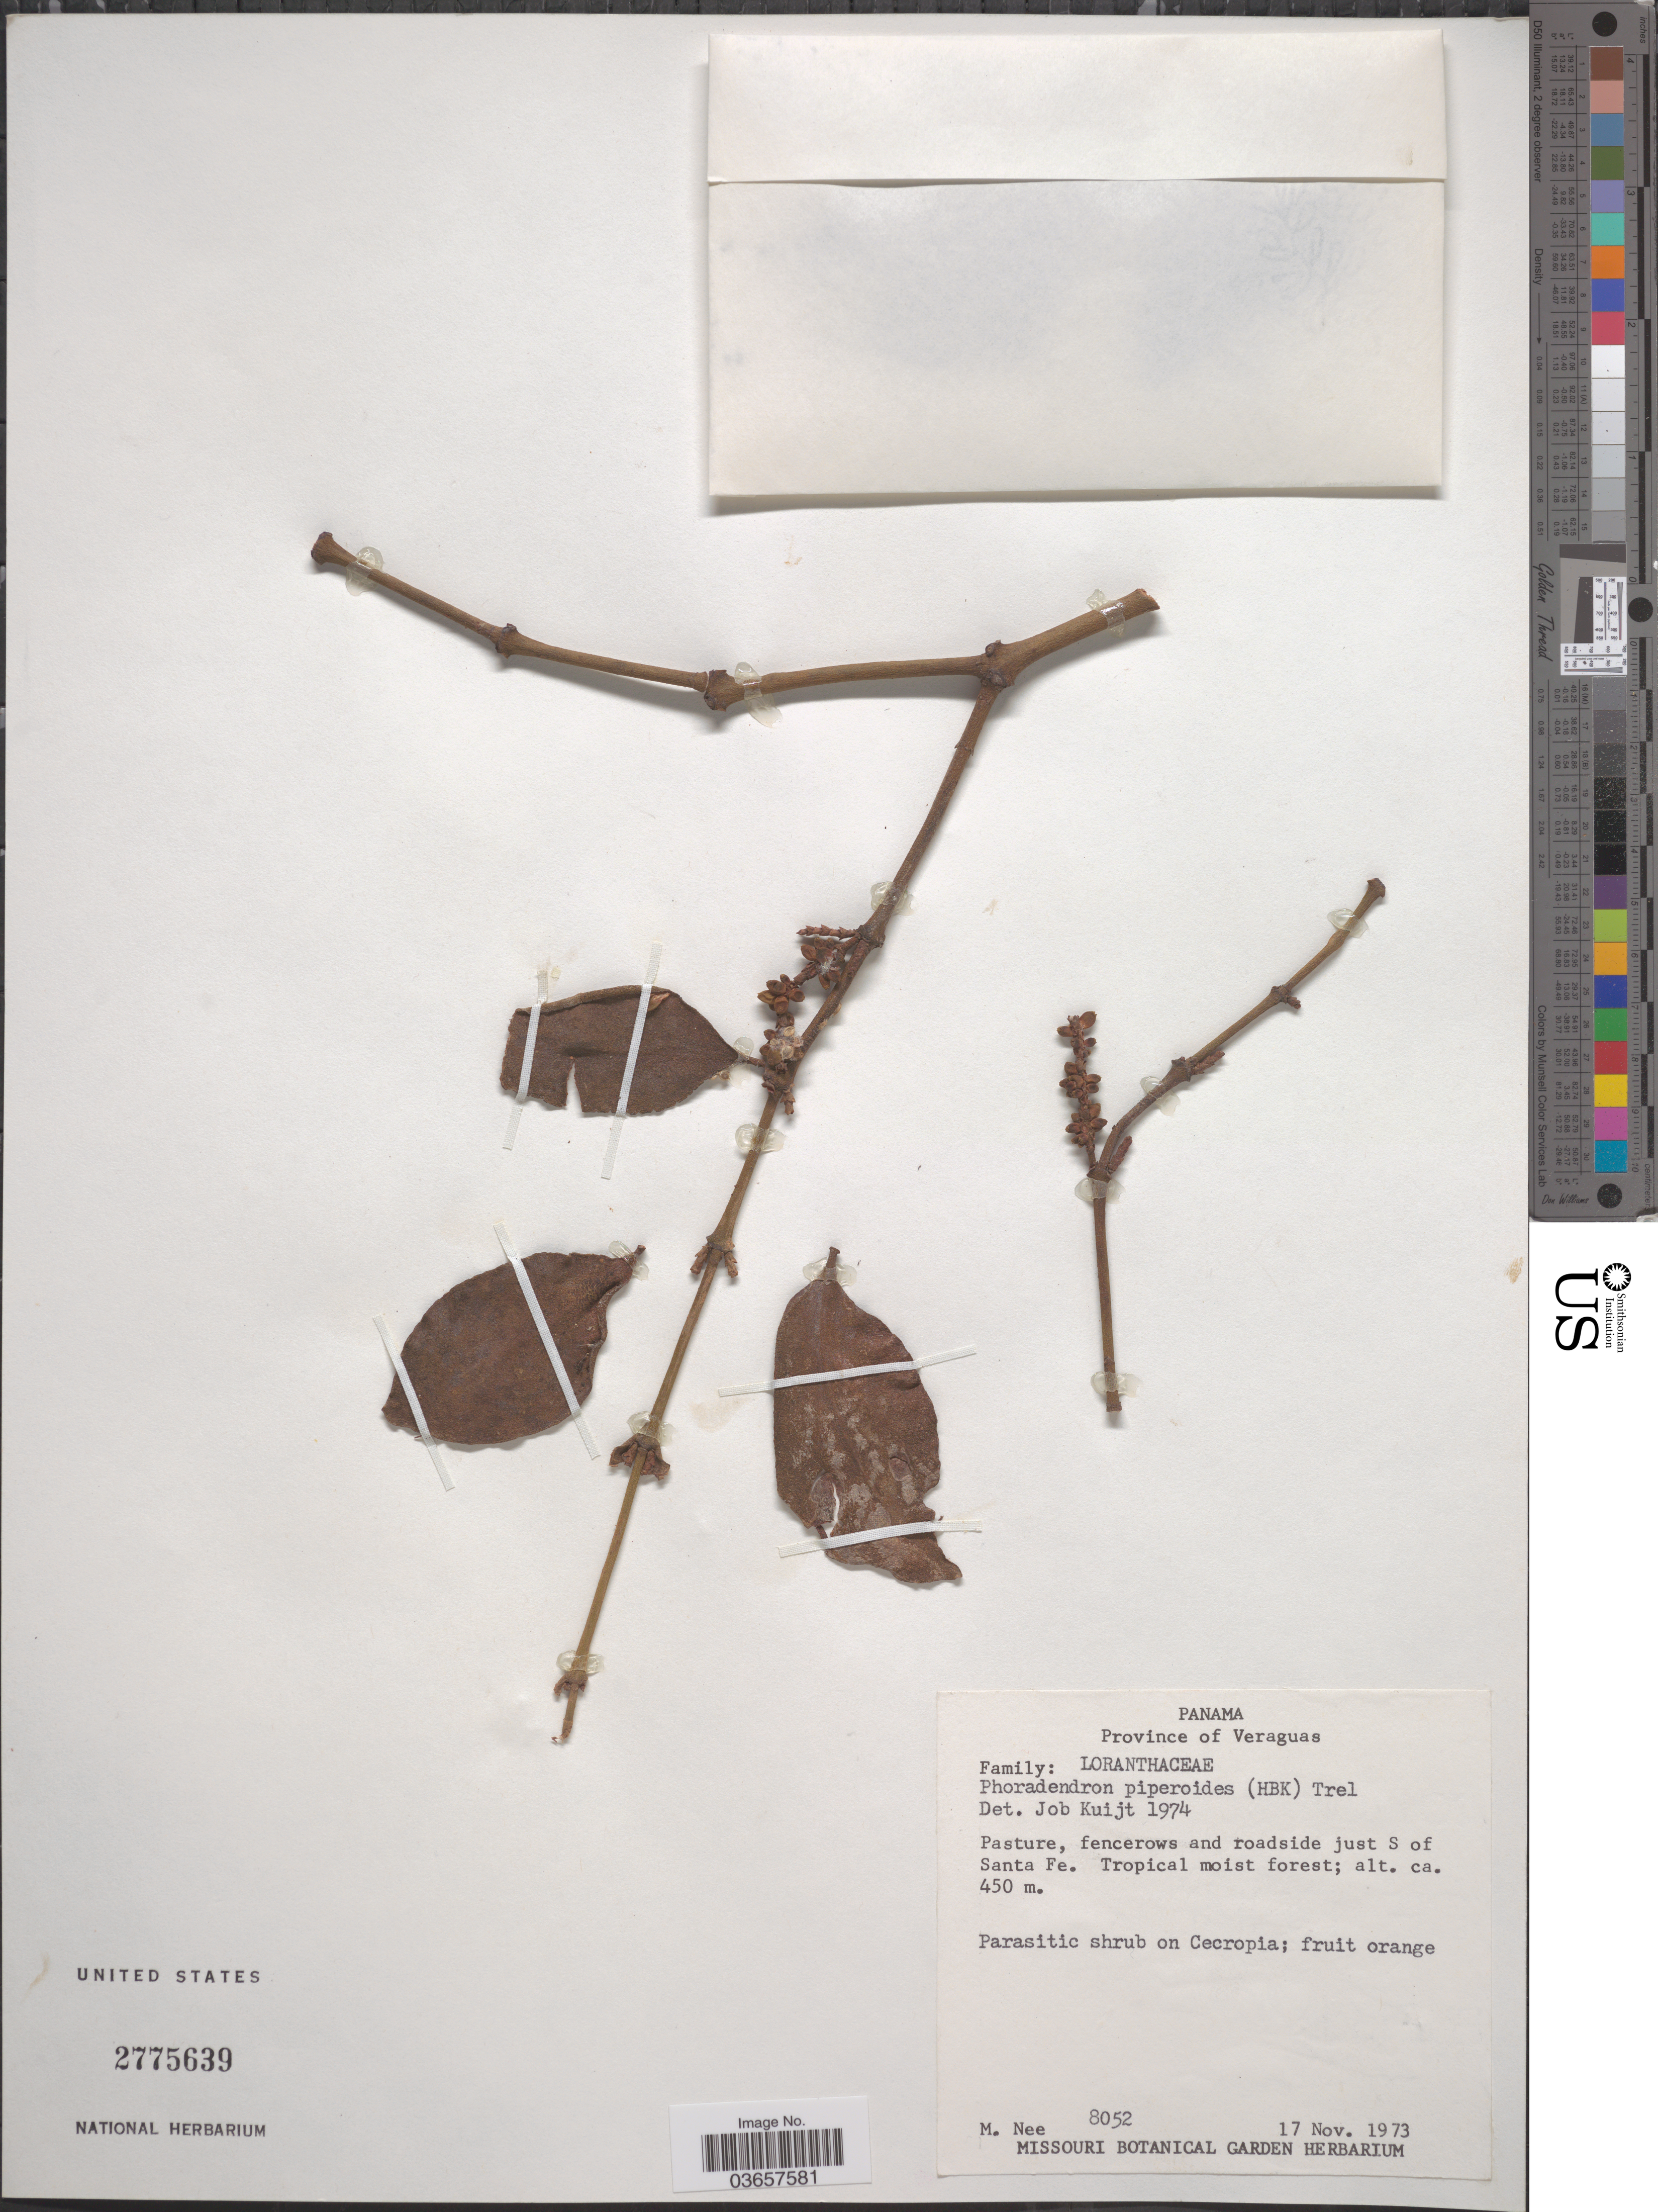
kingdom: Plantae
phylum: Tracheophyta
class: Magnoliopsida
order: Santalales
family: Viscaceae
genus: Phoradendron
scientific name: Phoradendron piperoides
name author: (Kunth) Trel.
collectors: M. Nee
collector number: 8052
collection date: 1973-11-17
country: Panama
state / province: Veraguas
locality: Fencerows and roadside just S of Santa Fe.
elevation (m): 450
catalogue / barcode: US 2775639